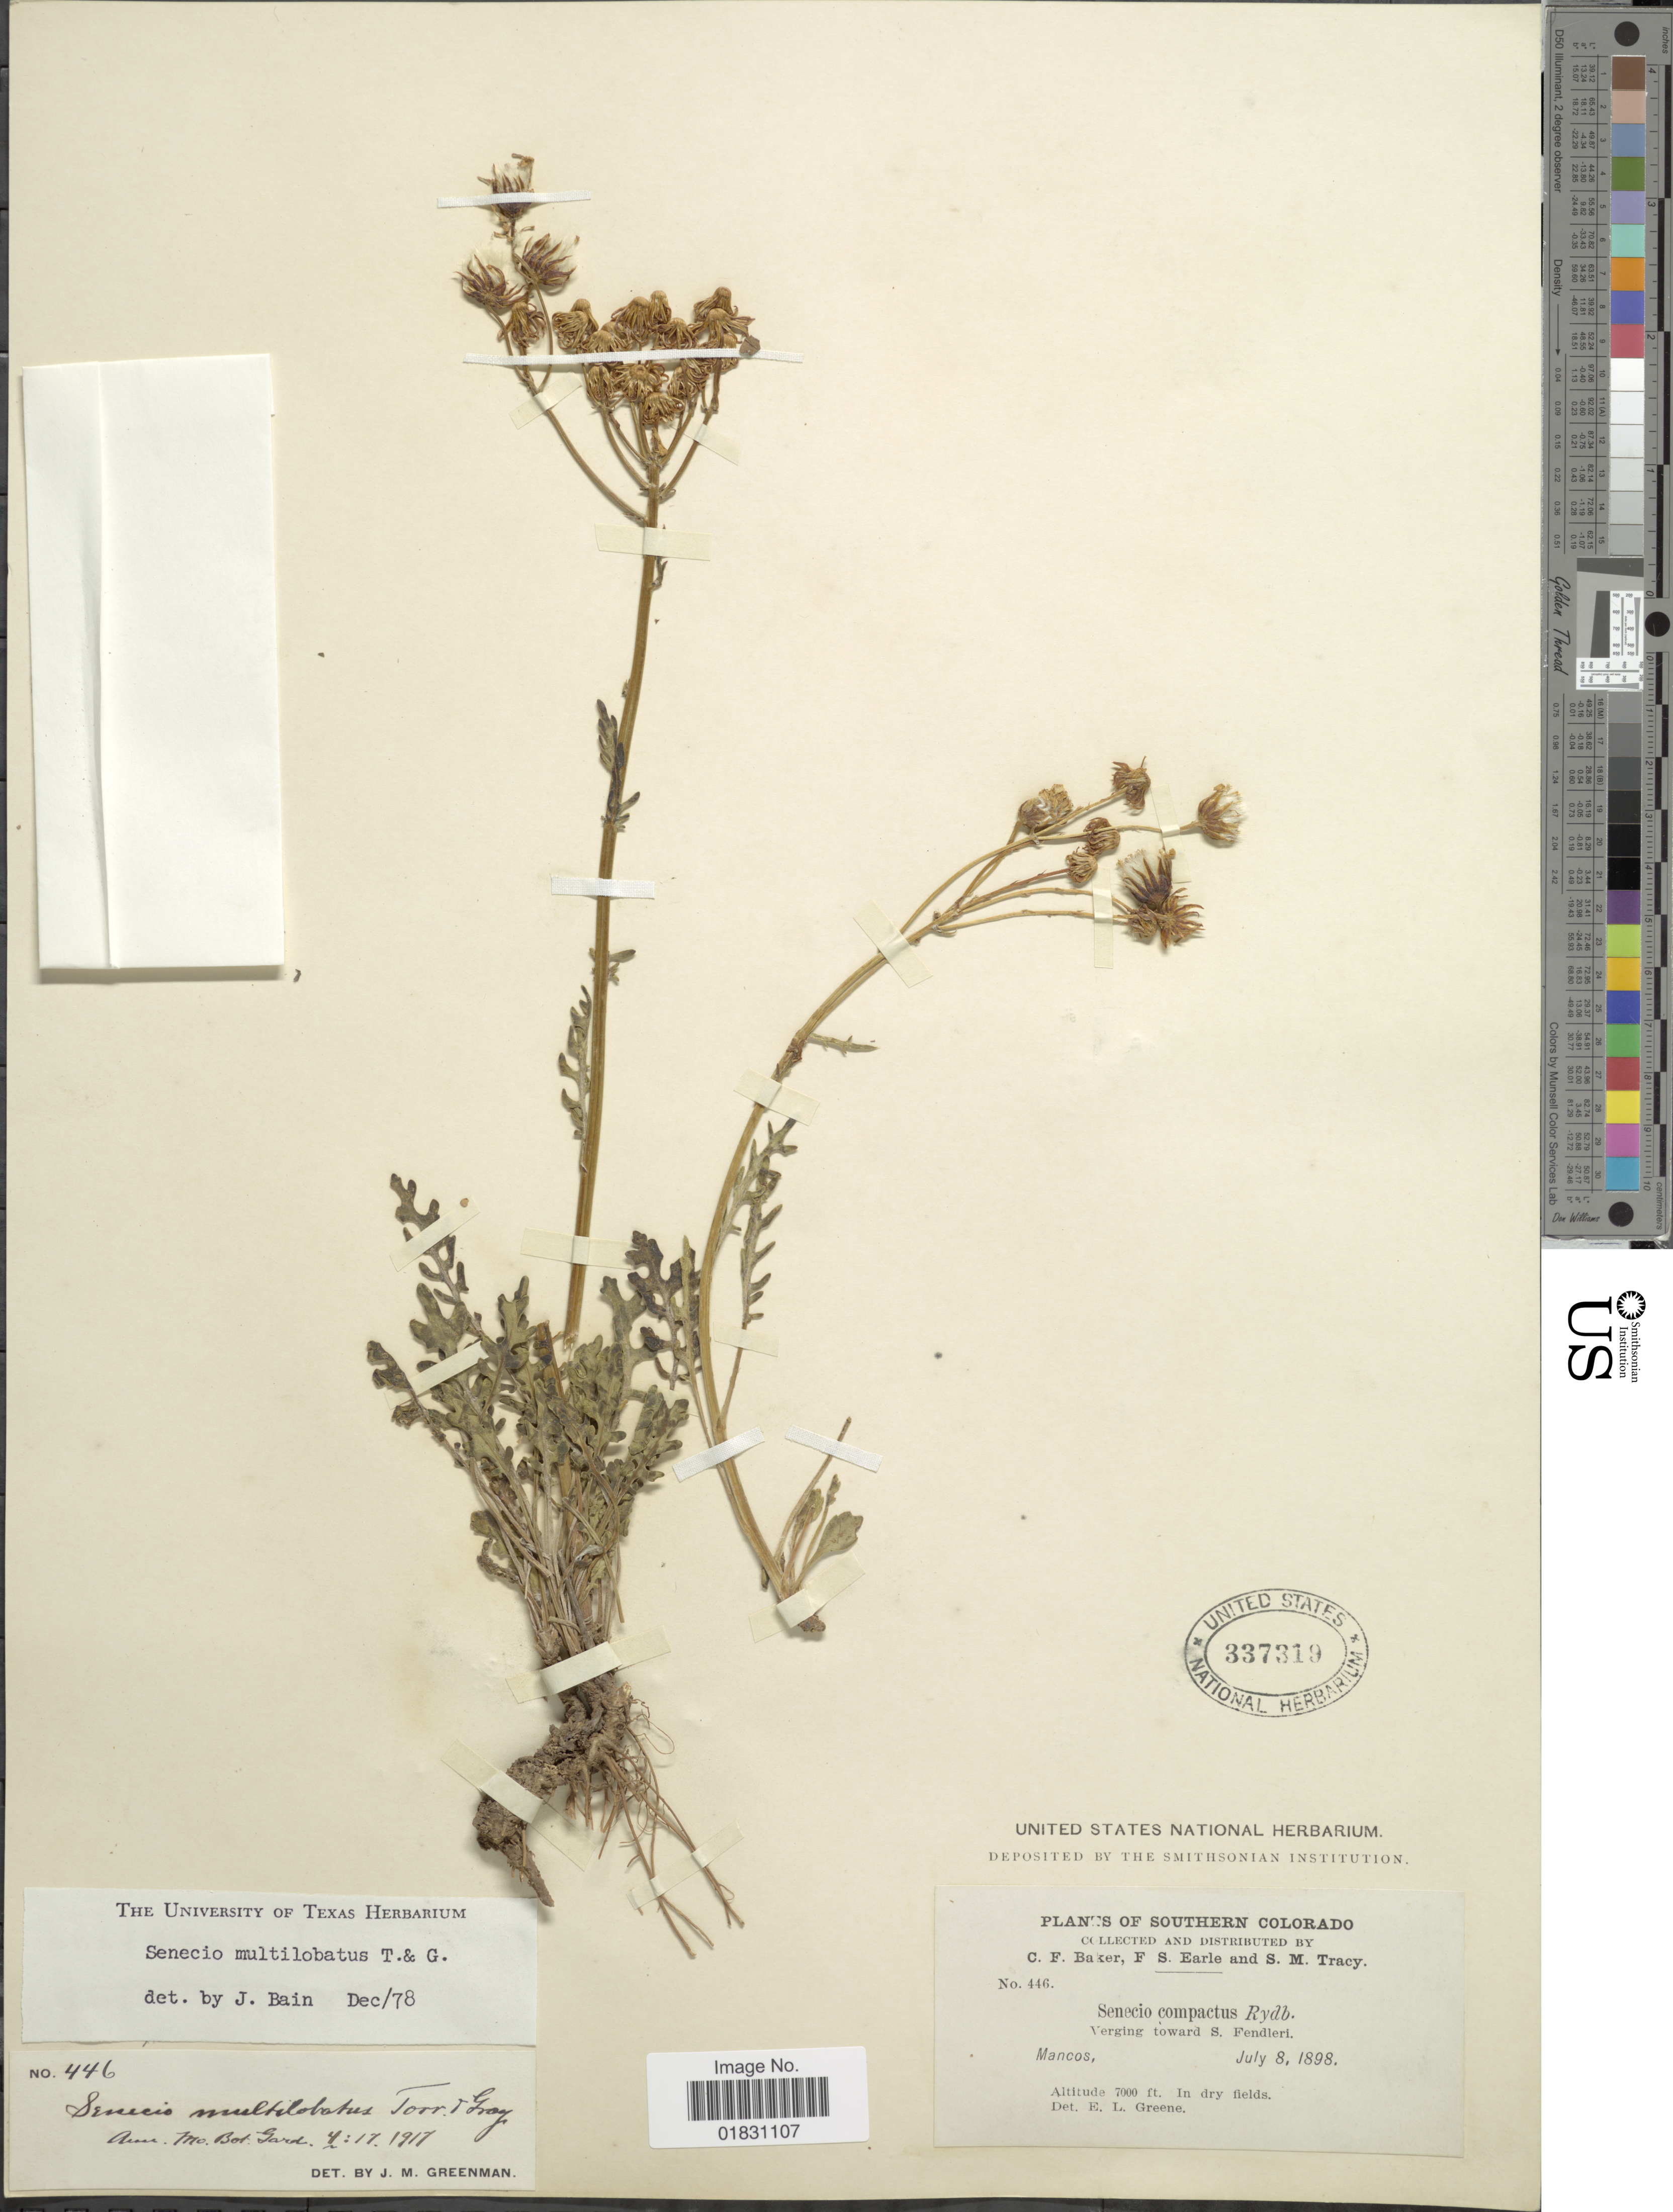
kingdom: Plantae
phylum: Tracheophyta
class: Magnoliopsida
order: Asterales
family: Asteraceae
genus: Packera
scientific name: Packera multilobata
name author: (Torr. & A. Gray) W.A. Weber & Á. Löve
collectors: C. F. Baker, F. S. Earle & S. M. Tracy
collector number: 446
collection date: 1898-07-08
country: United States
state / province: Colorado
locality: Southern Colorado, Mancos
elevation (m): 2134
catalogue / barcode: US 337319